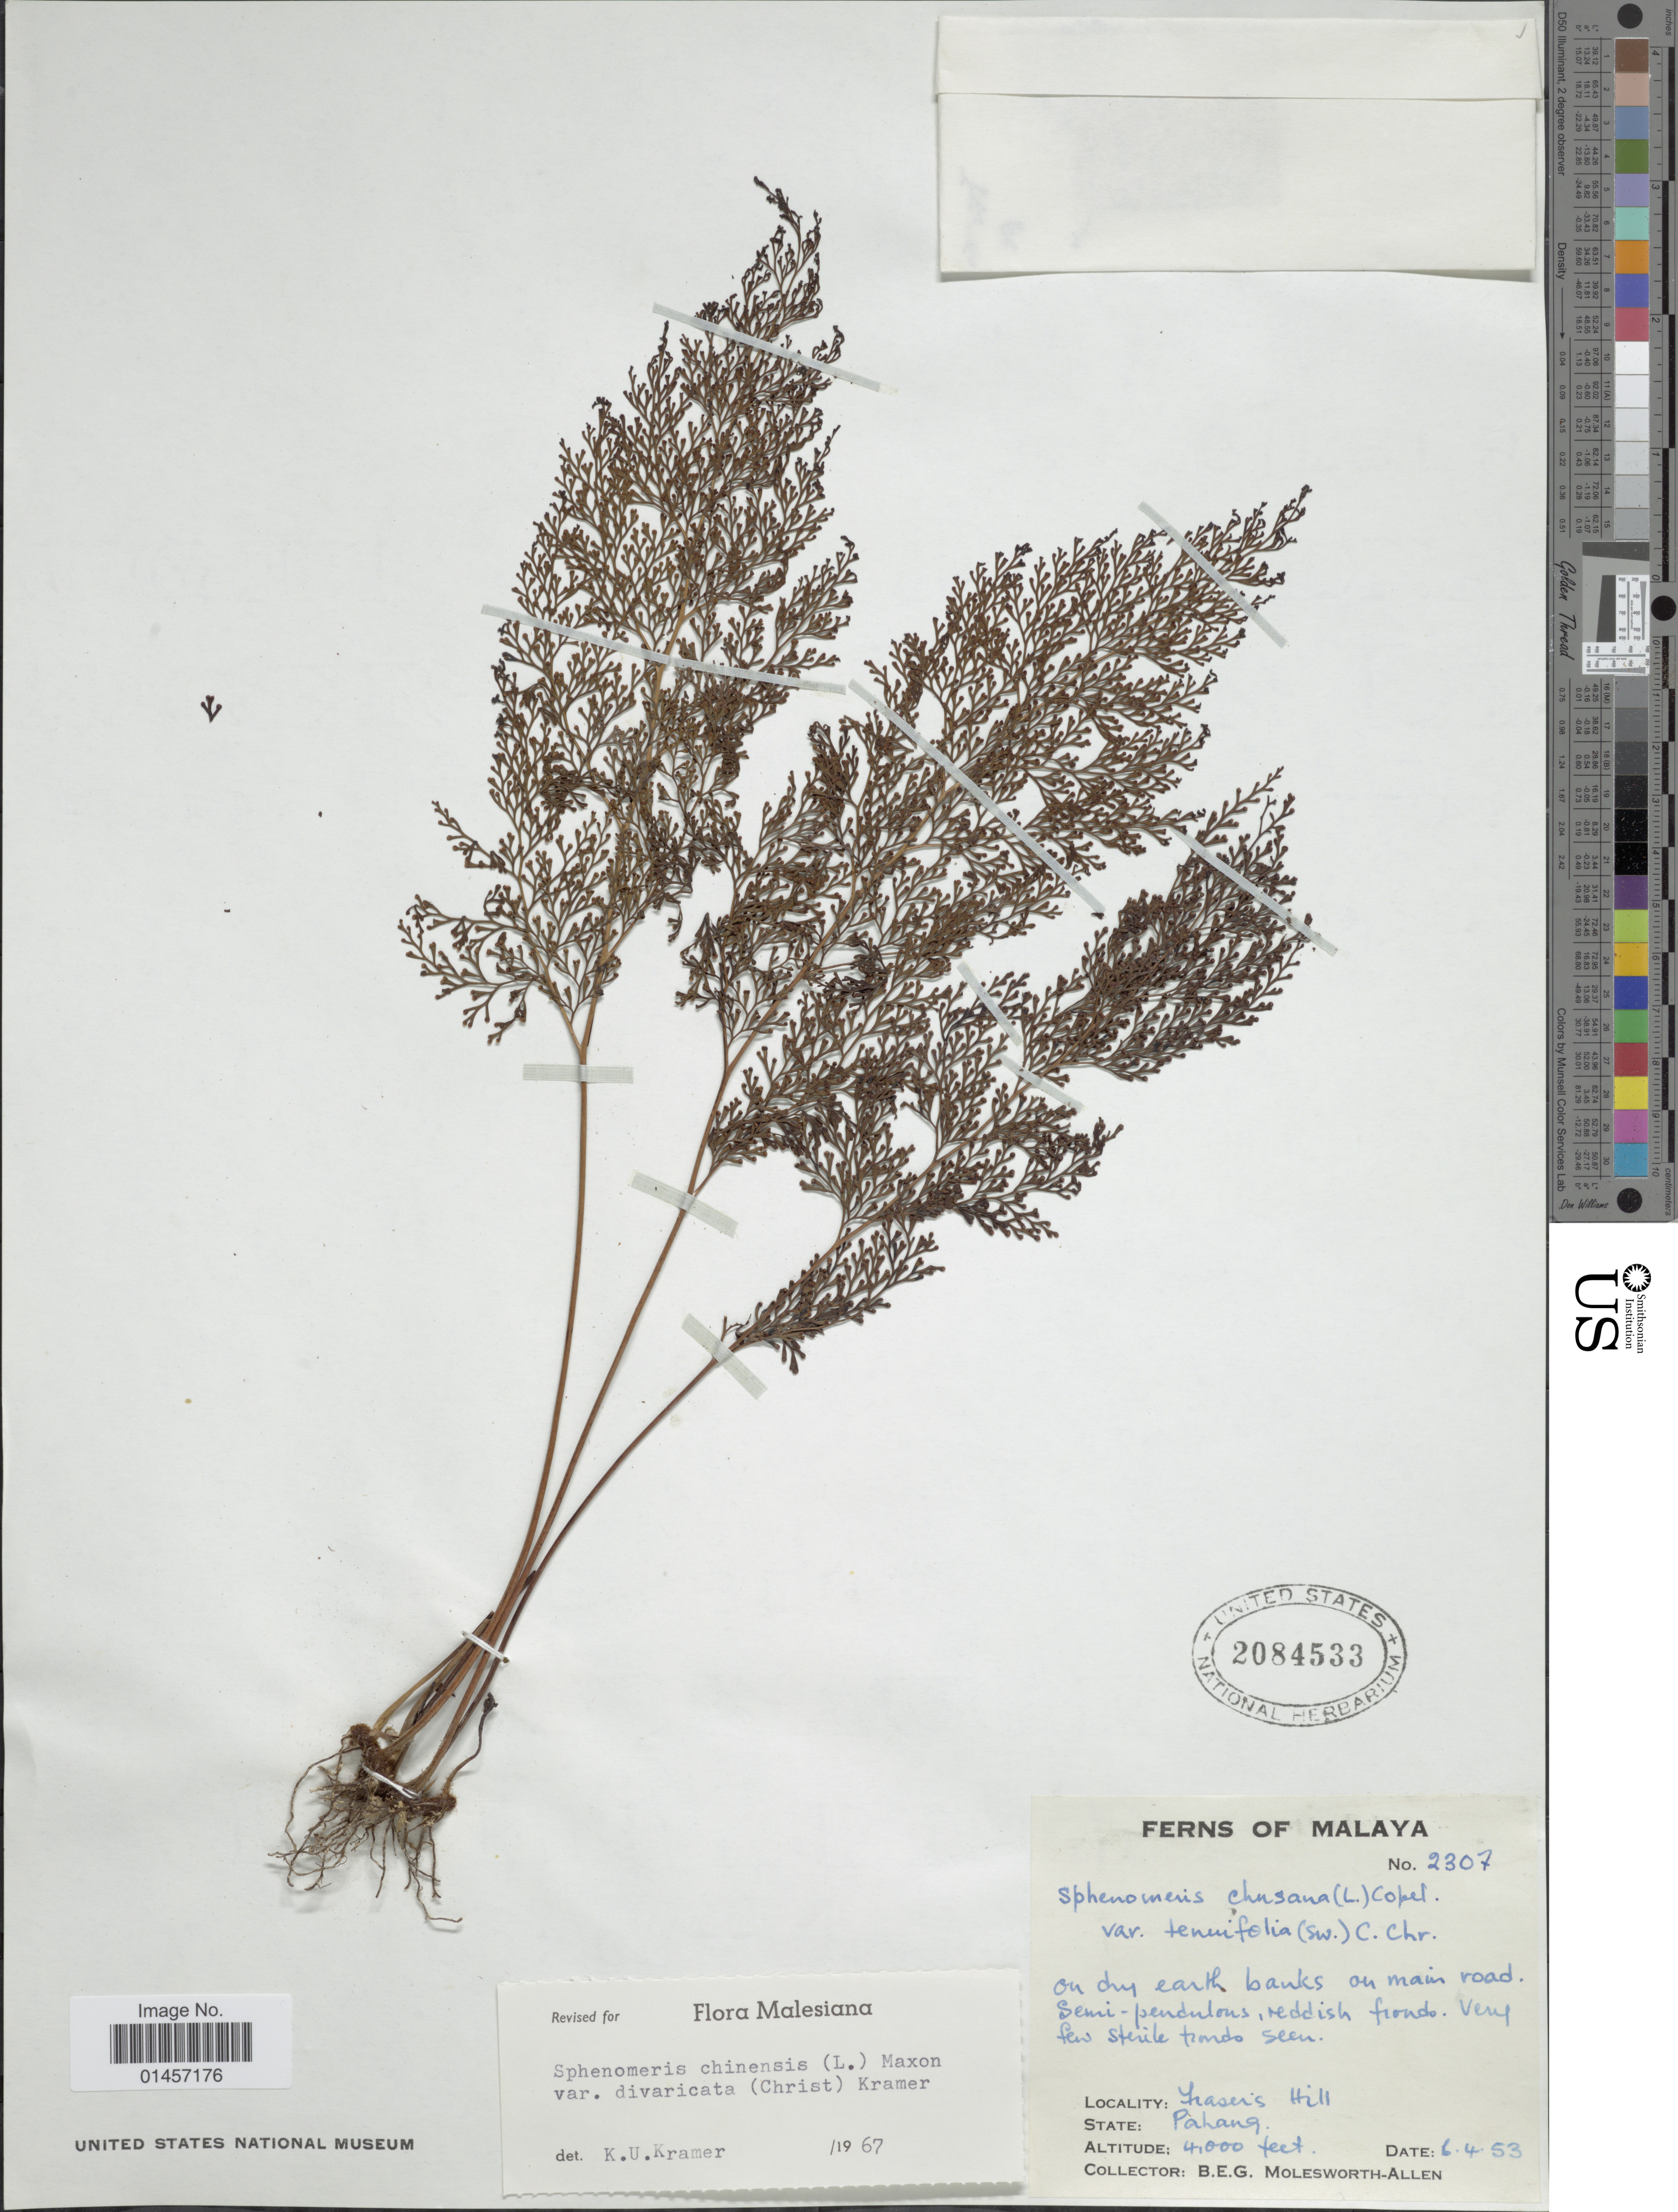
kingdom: Plantae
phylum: Tracheophyta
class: Polypodiopsida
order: Polypodiales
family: Lindsaeaceae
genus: Sphenomeris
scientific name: Sphenomeris chinensis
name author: (L.) Maxon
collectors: B. E. G. Molesworth-Allen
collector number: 2307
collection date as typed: Transcribed d/m/y: 6/4/53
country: Malaysia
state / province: Pahang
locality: On dry earth banks on main road, Fraser's Hill, State Pahang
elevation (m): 1219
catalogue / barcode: US 2084533